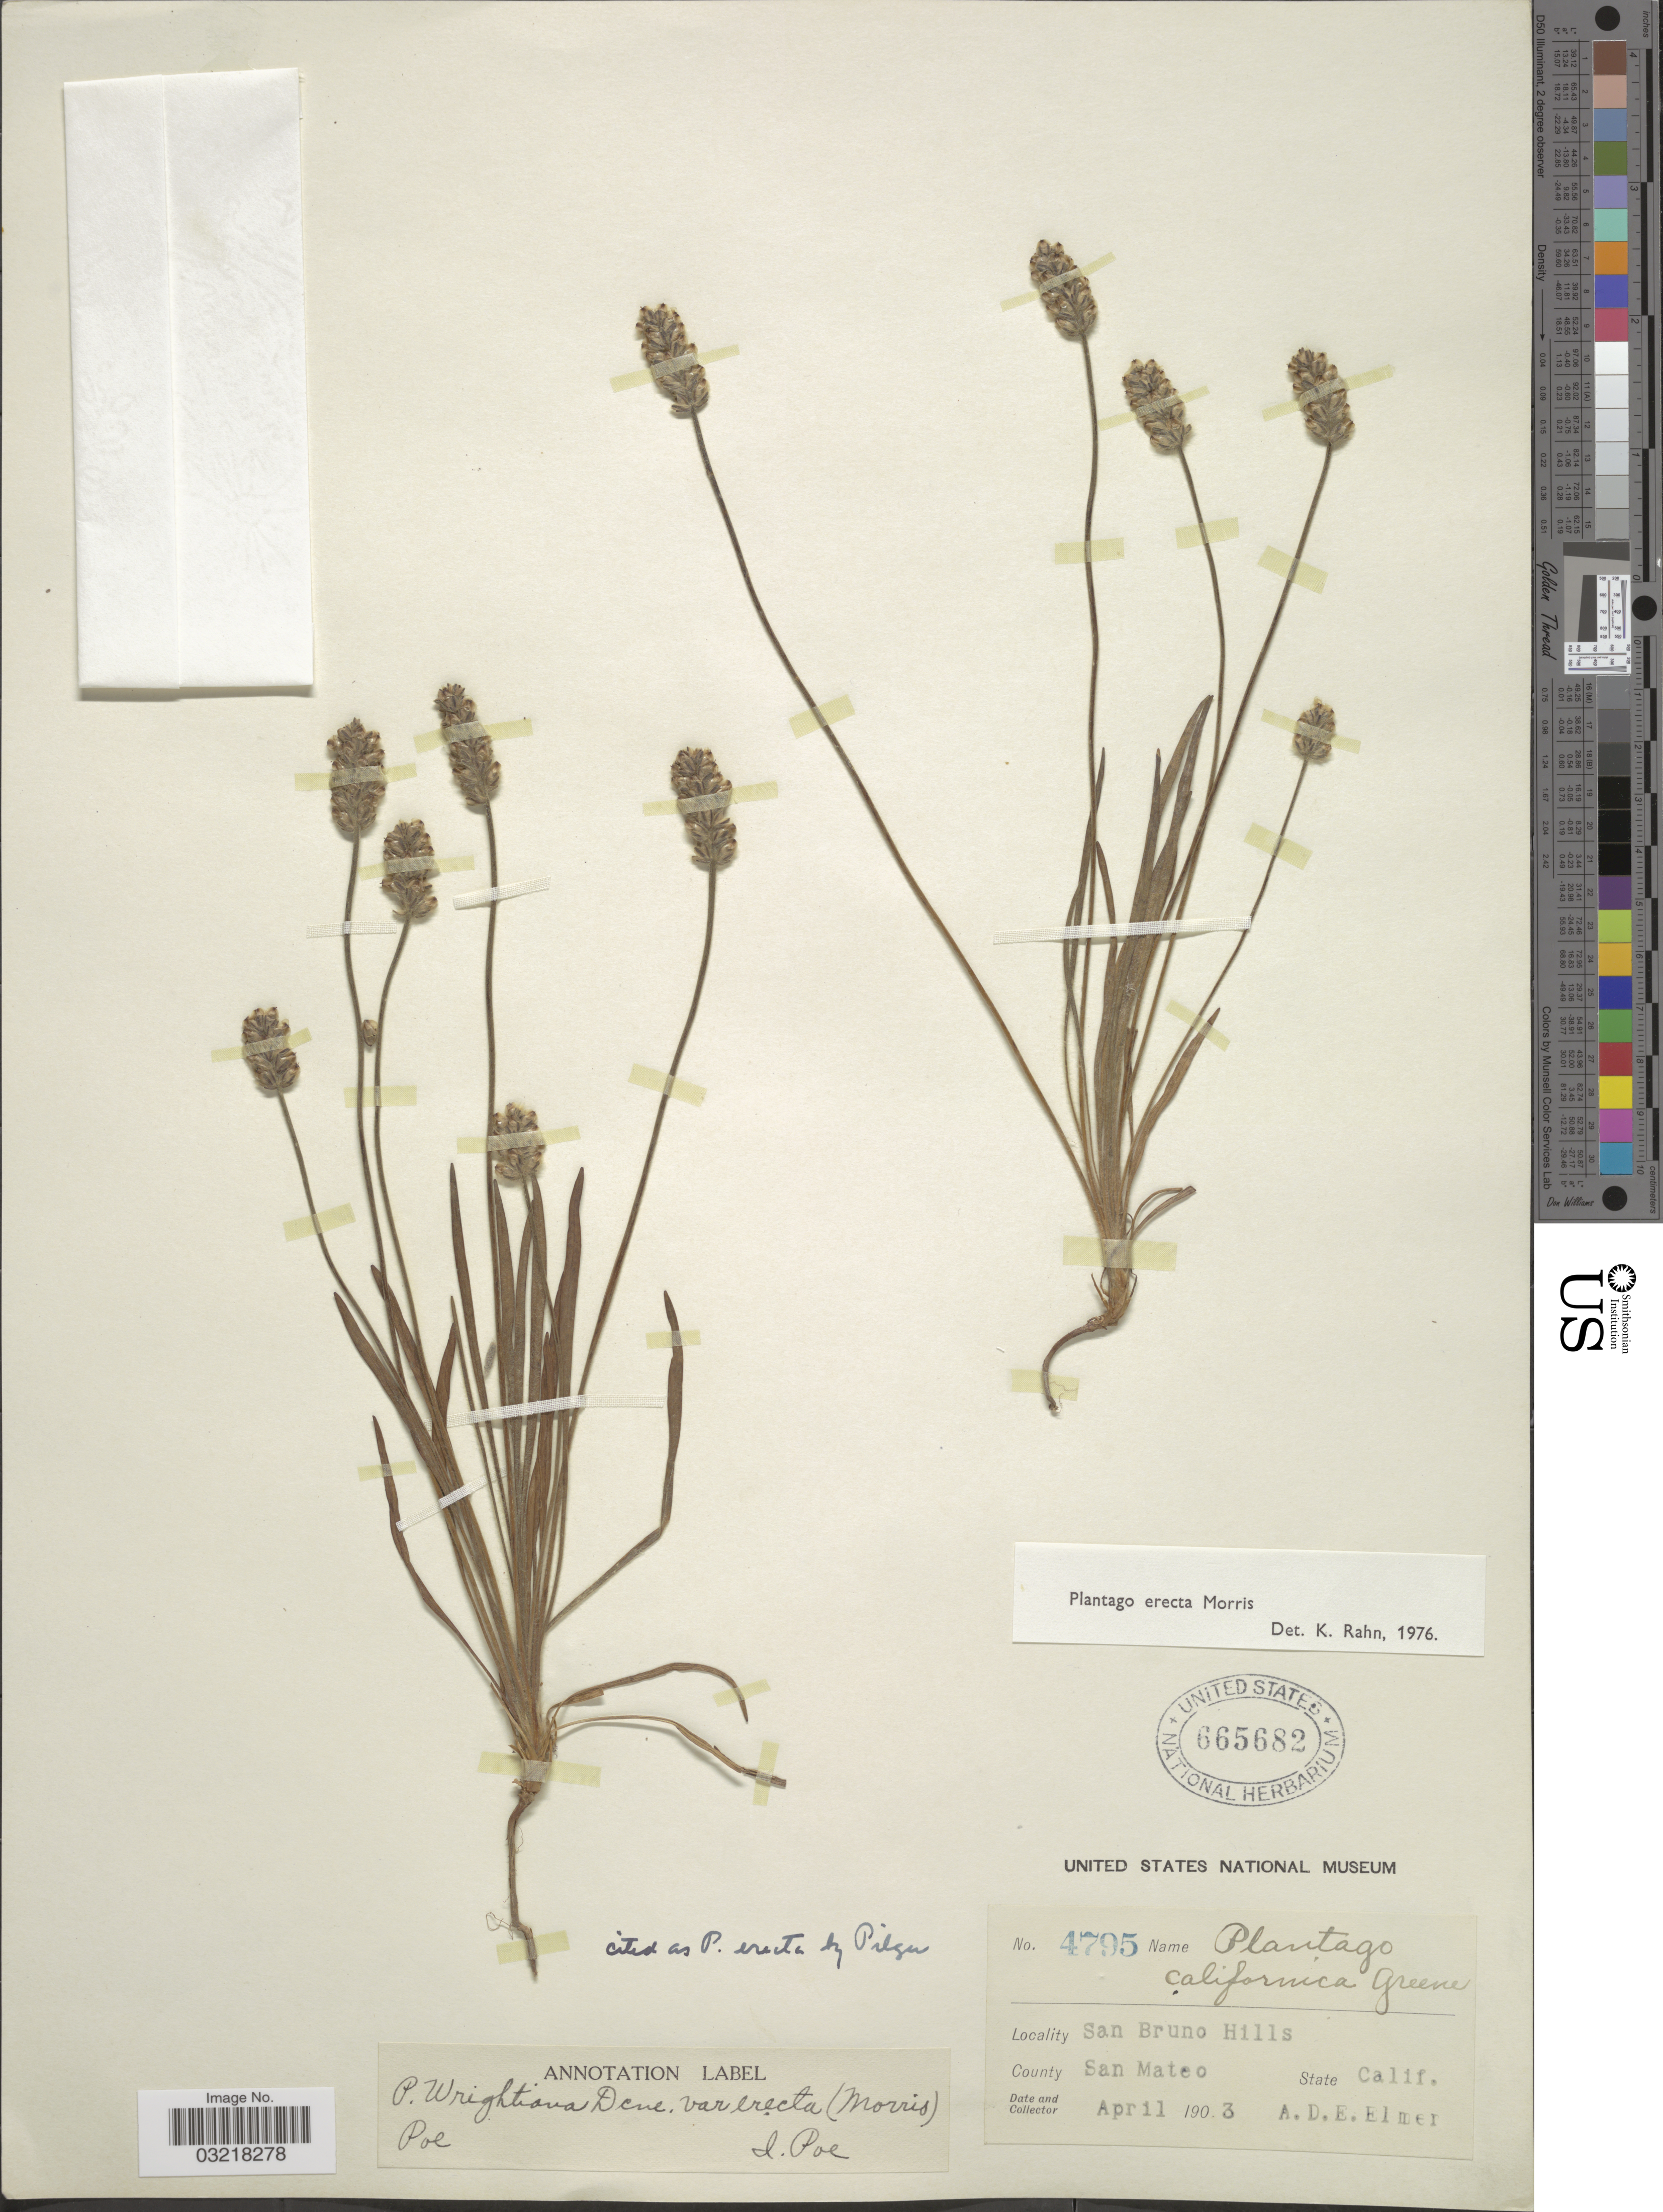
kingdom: Plantae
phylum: Tracheophyta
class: Magnoliopsida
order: Lamiales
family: Plantaginaceae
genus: Plantago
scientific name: Plantago erecta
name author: Morris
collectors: A. D. E. Elmer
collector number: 4795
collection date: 1903-04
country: United States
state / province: California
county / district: San Mateo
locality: San Bruno Hills. County San Mateo.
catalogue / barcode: US 665682